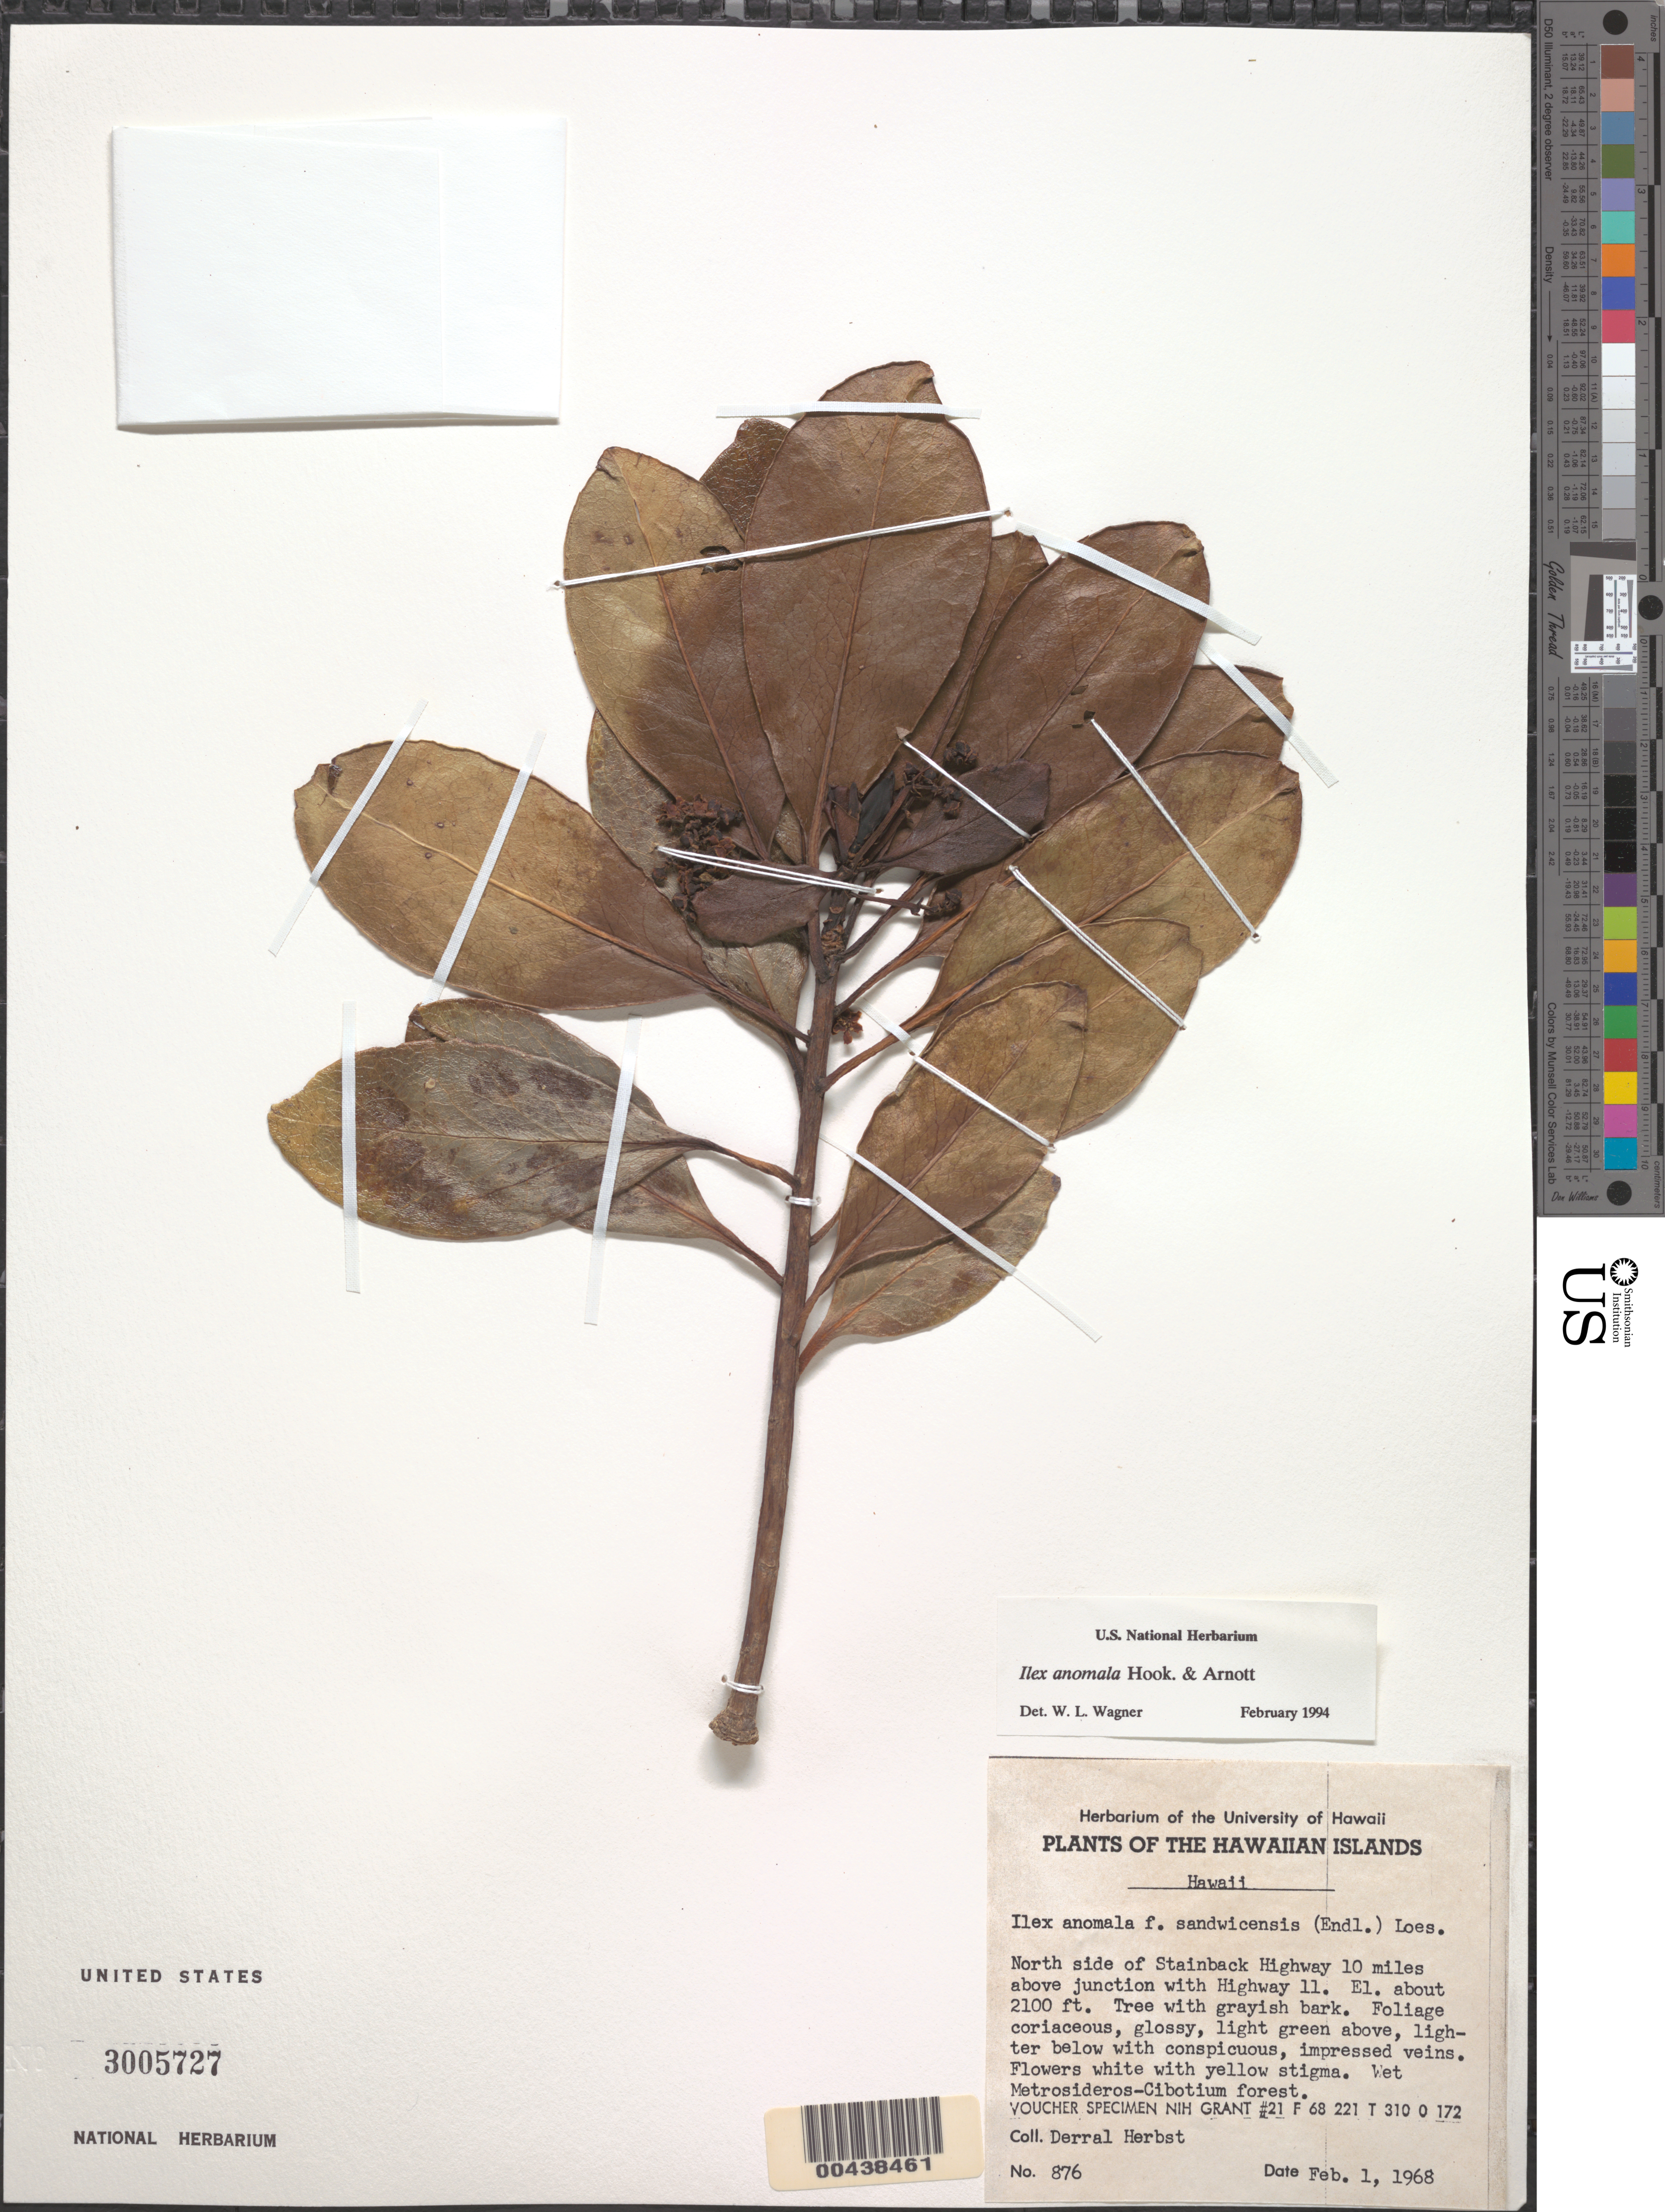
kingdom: Plantae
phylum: Tracheophyta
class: Magnoliopsida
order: Aquifoliales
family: Aquifoliaceae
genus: Ilex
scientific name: Ilex anomala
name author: Hook. & Arn.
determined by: Wagner, W. L., (BOT), Smithsonian Institution - National Museum of Natural History (UNITED STATES)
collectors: D. R. Herbst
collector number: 876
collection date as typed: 1 Feb 1968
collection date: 1968-02-01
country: United States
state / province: Hawaii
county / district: Hawaii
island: Hawaii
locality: N side of Stainback Highway 10 mi above junction with Highway 11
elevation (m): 640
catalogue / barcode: US 3005727